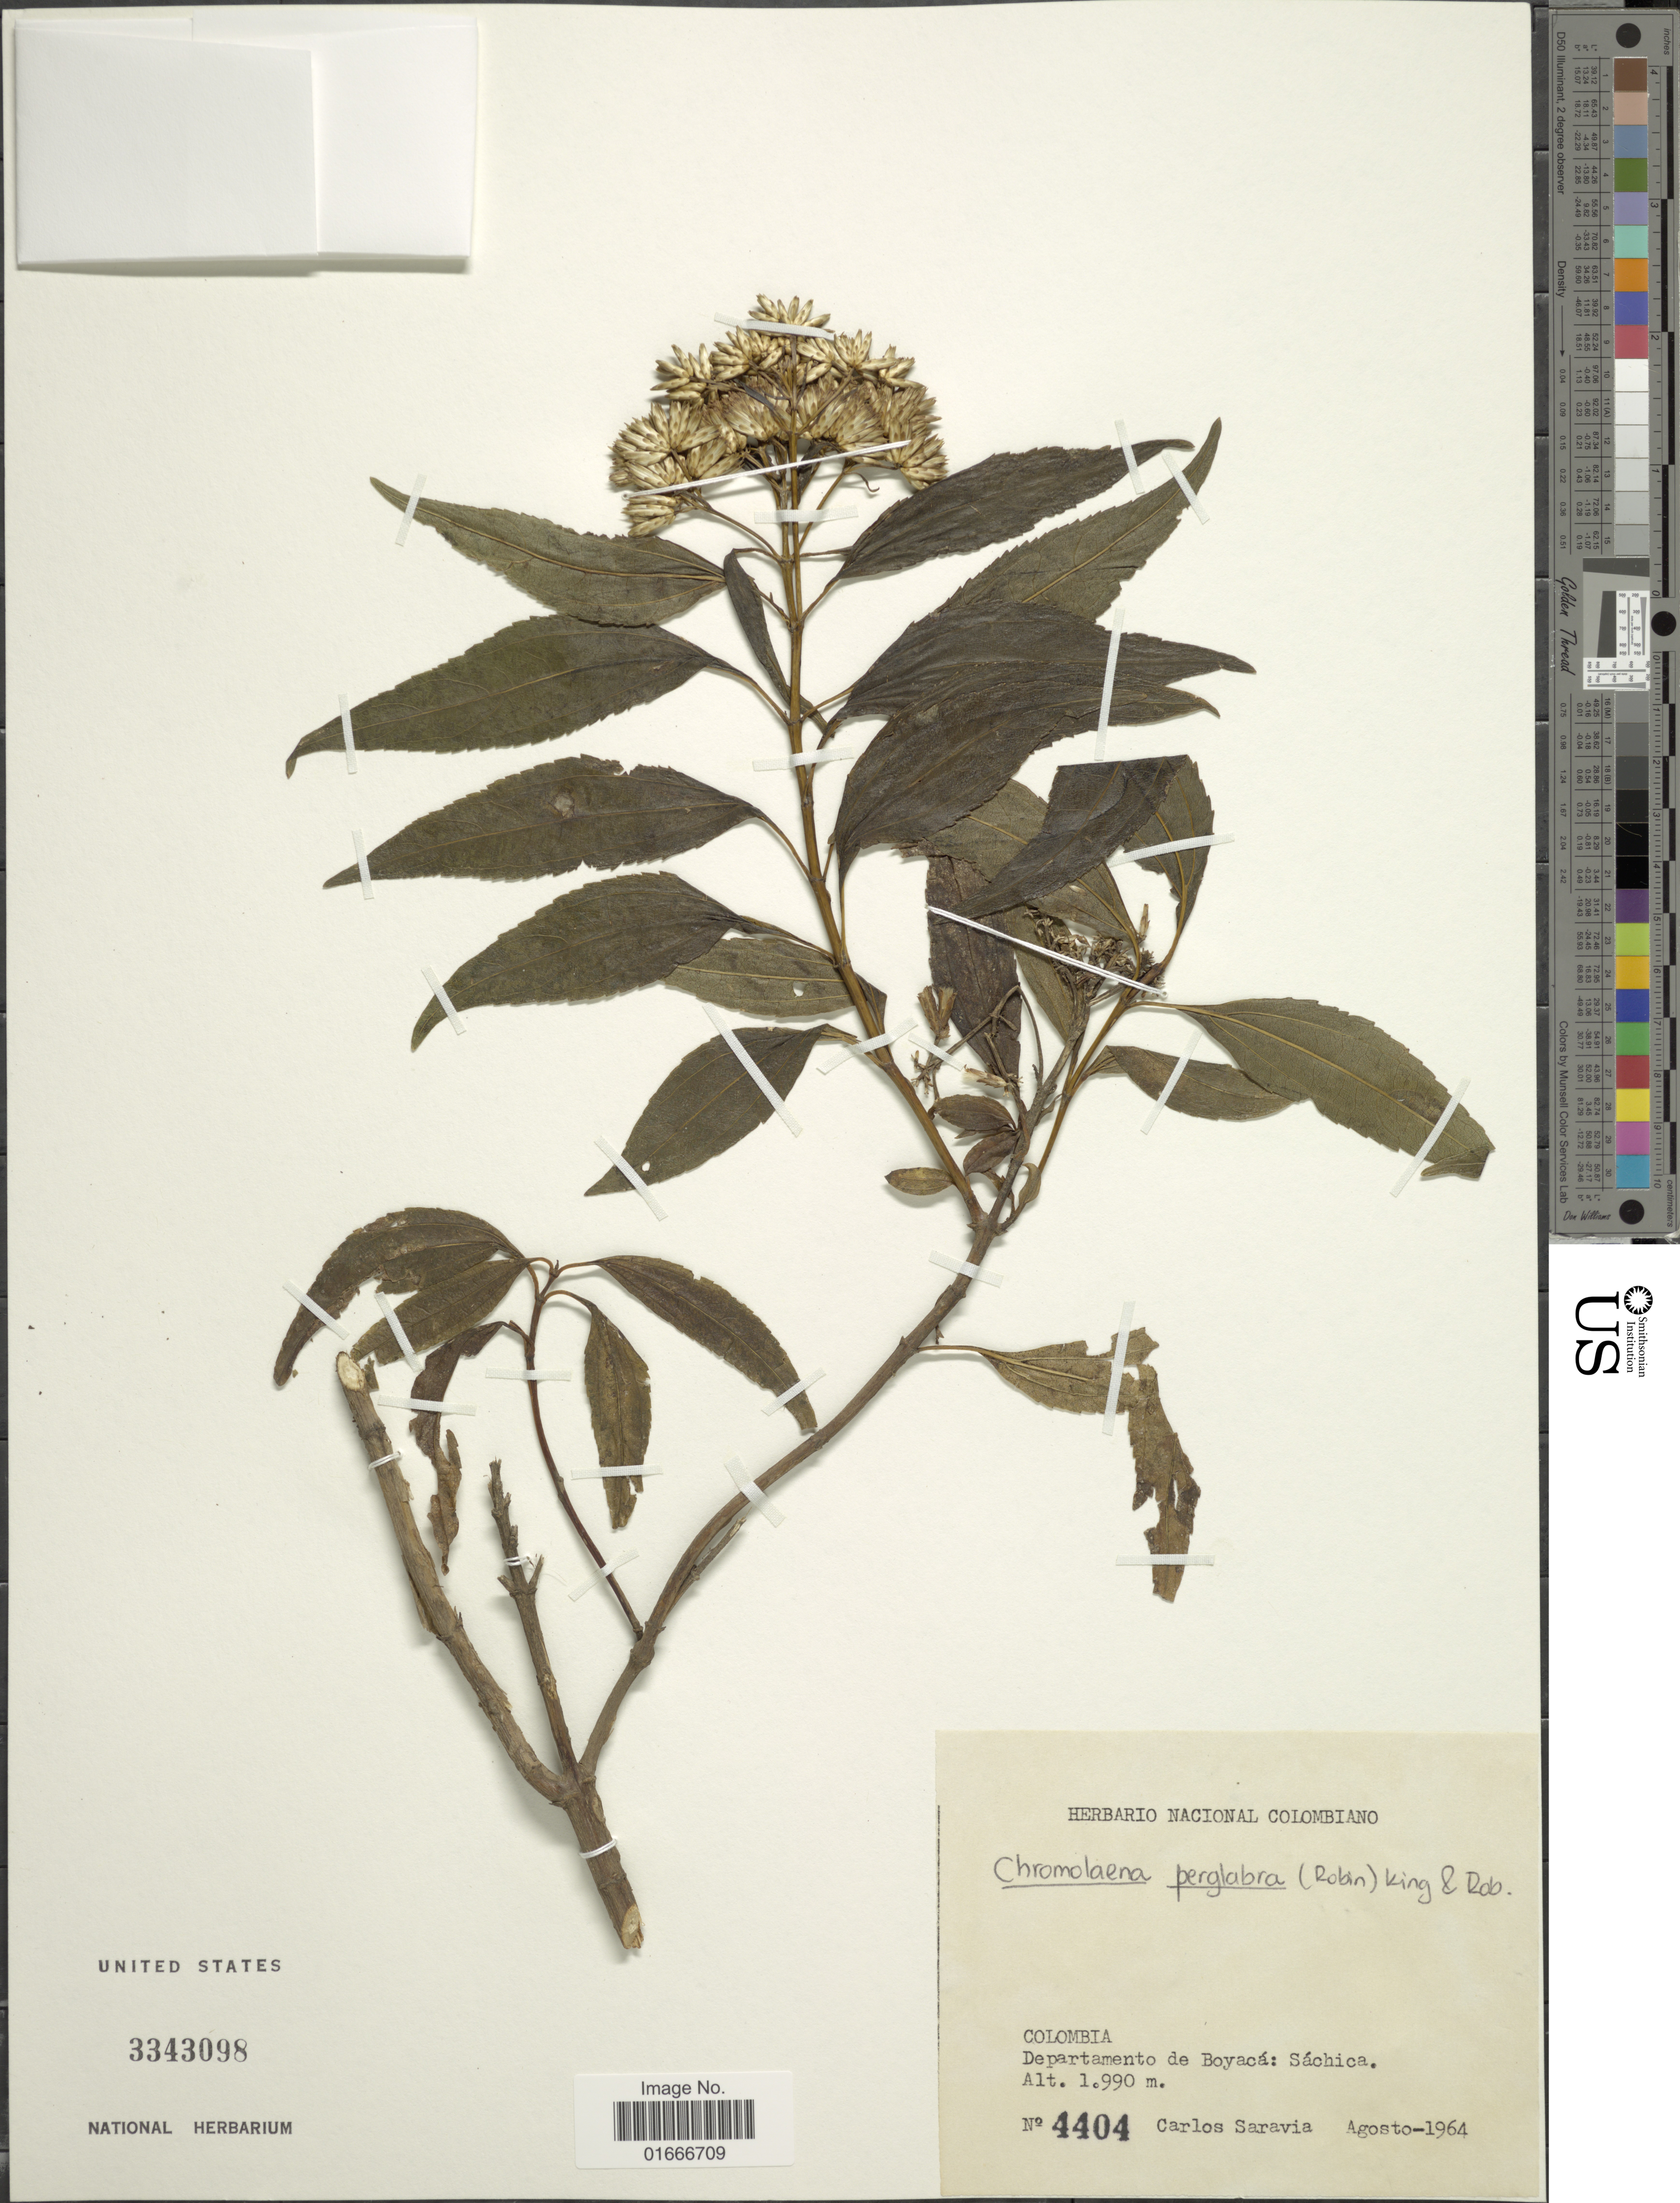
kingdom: Plantae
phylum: Tracheophyta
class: Magnoliopsida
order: Asterales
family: Asteraceae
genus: Chromolaena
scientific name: Chromolaena perglabra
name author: (B.L. Rob.) R.M. King & H. Rob.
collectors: C. Saravia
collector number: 4404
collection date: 1964-08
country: Colombia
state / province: Boyacá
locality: Sachica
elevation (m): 1990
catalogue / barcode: US 3343098